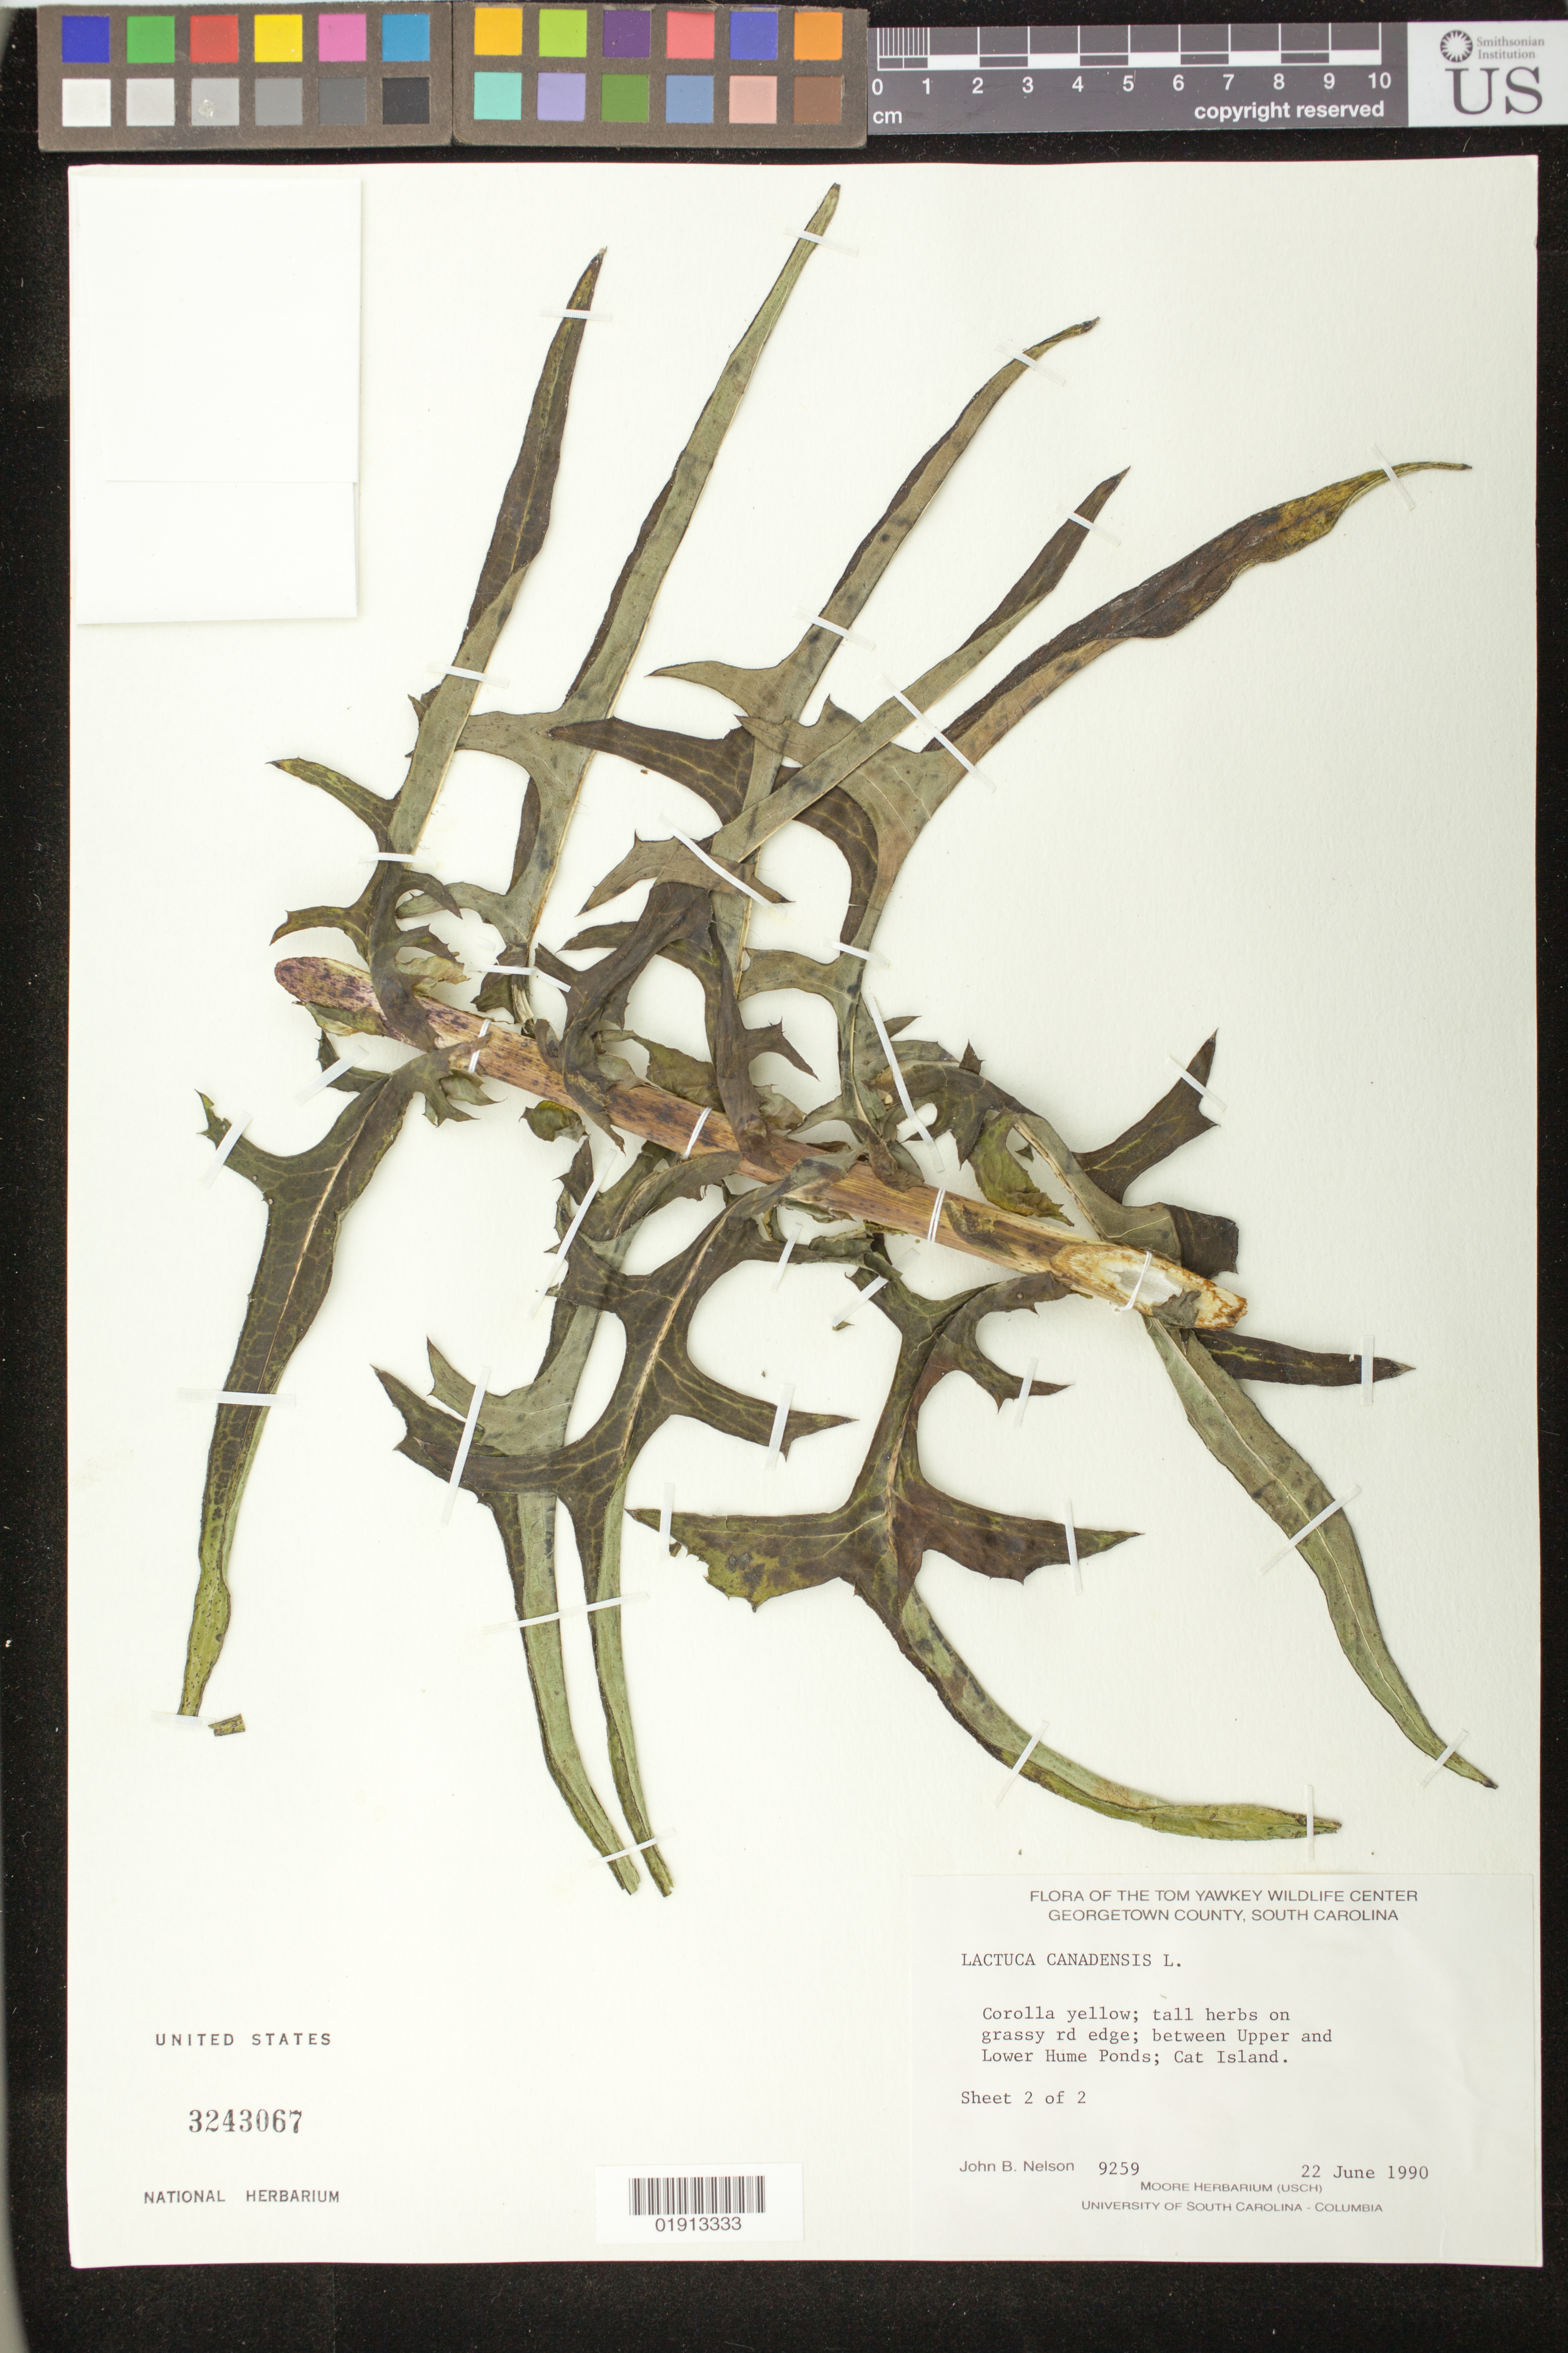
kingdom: Plantae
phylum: Tracheophyta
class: Magnoliopsida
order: Asterales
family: Asteraceae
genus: Lactuca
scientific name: Lactuca canadensis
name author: L.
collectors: J. Nelson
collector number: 9259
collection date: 1990-06-22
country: United States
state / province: South Carolina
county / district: Georgetown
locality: Tom Yawkey Wildlife Center, between Upper and Lower Hume Ponds; Cat Island.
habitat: tall herbs on grassy rd edge.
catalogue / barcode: US 3243067